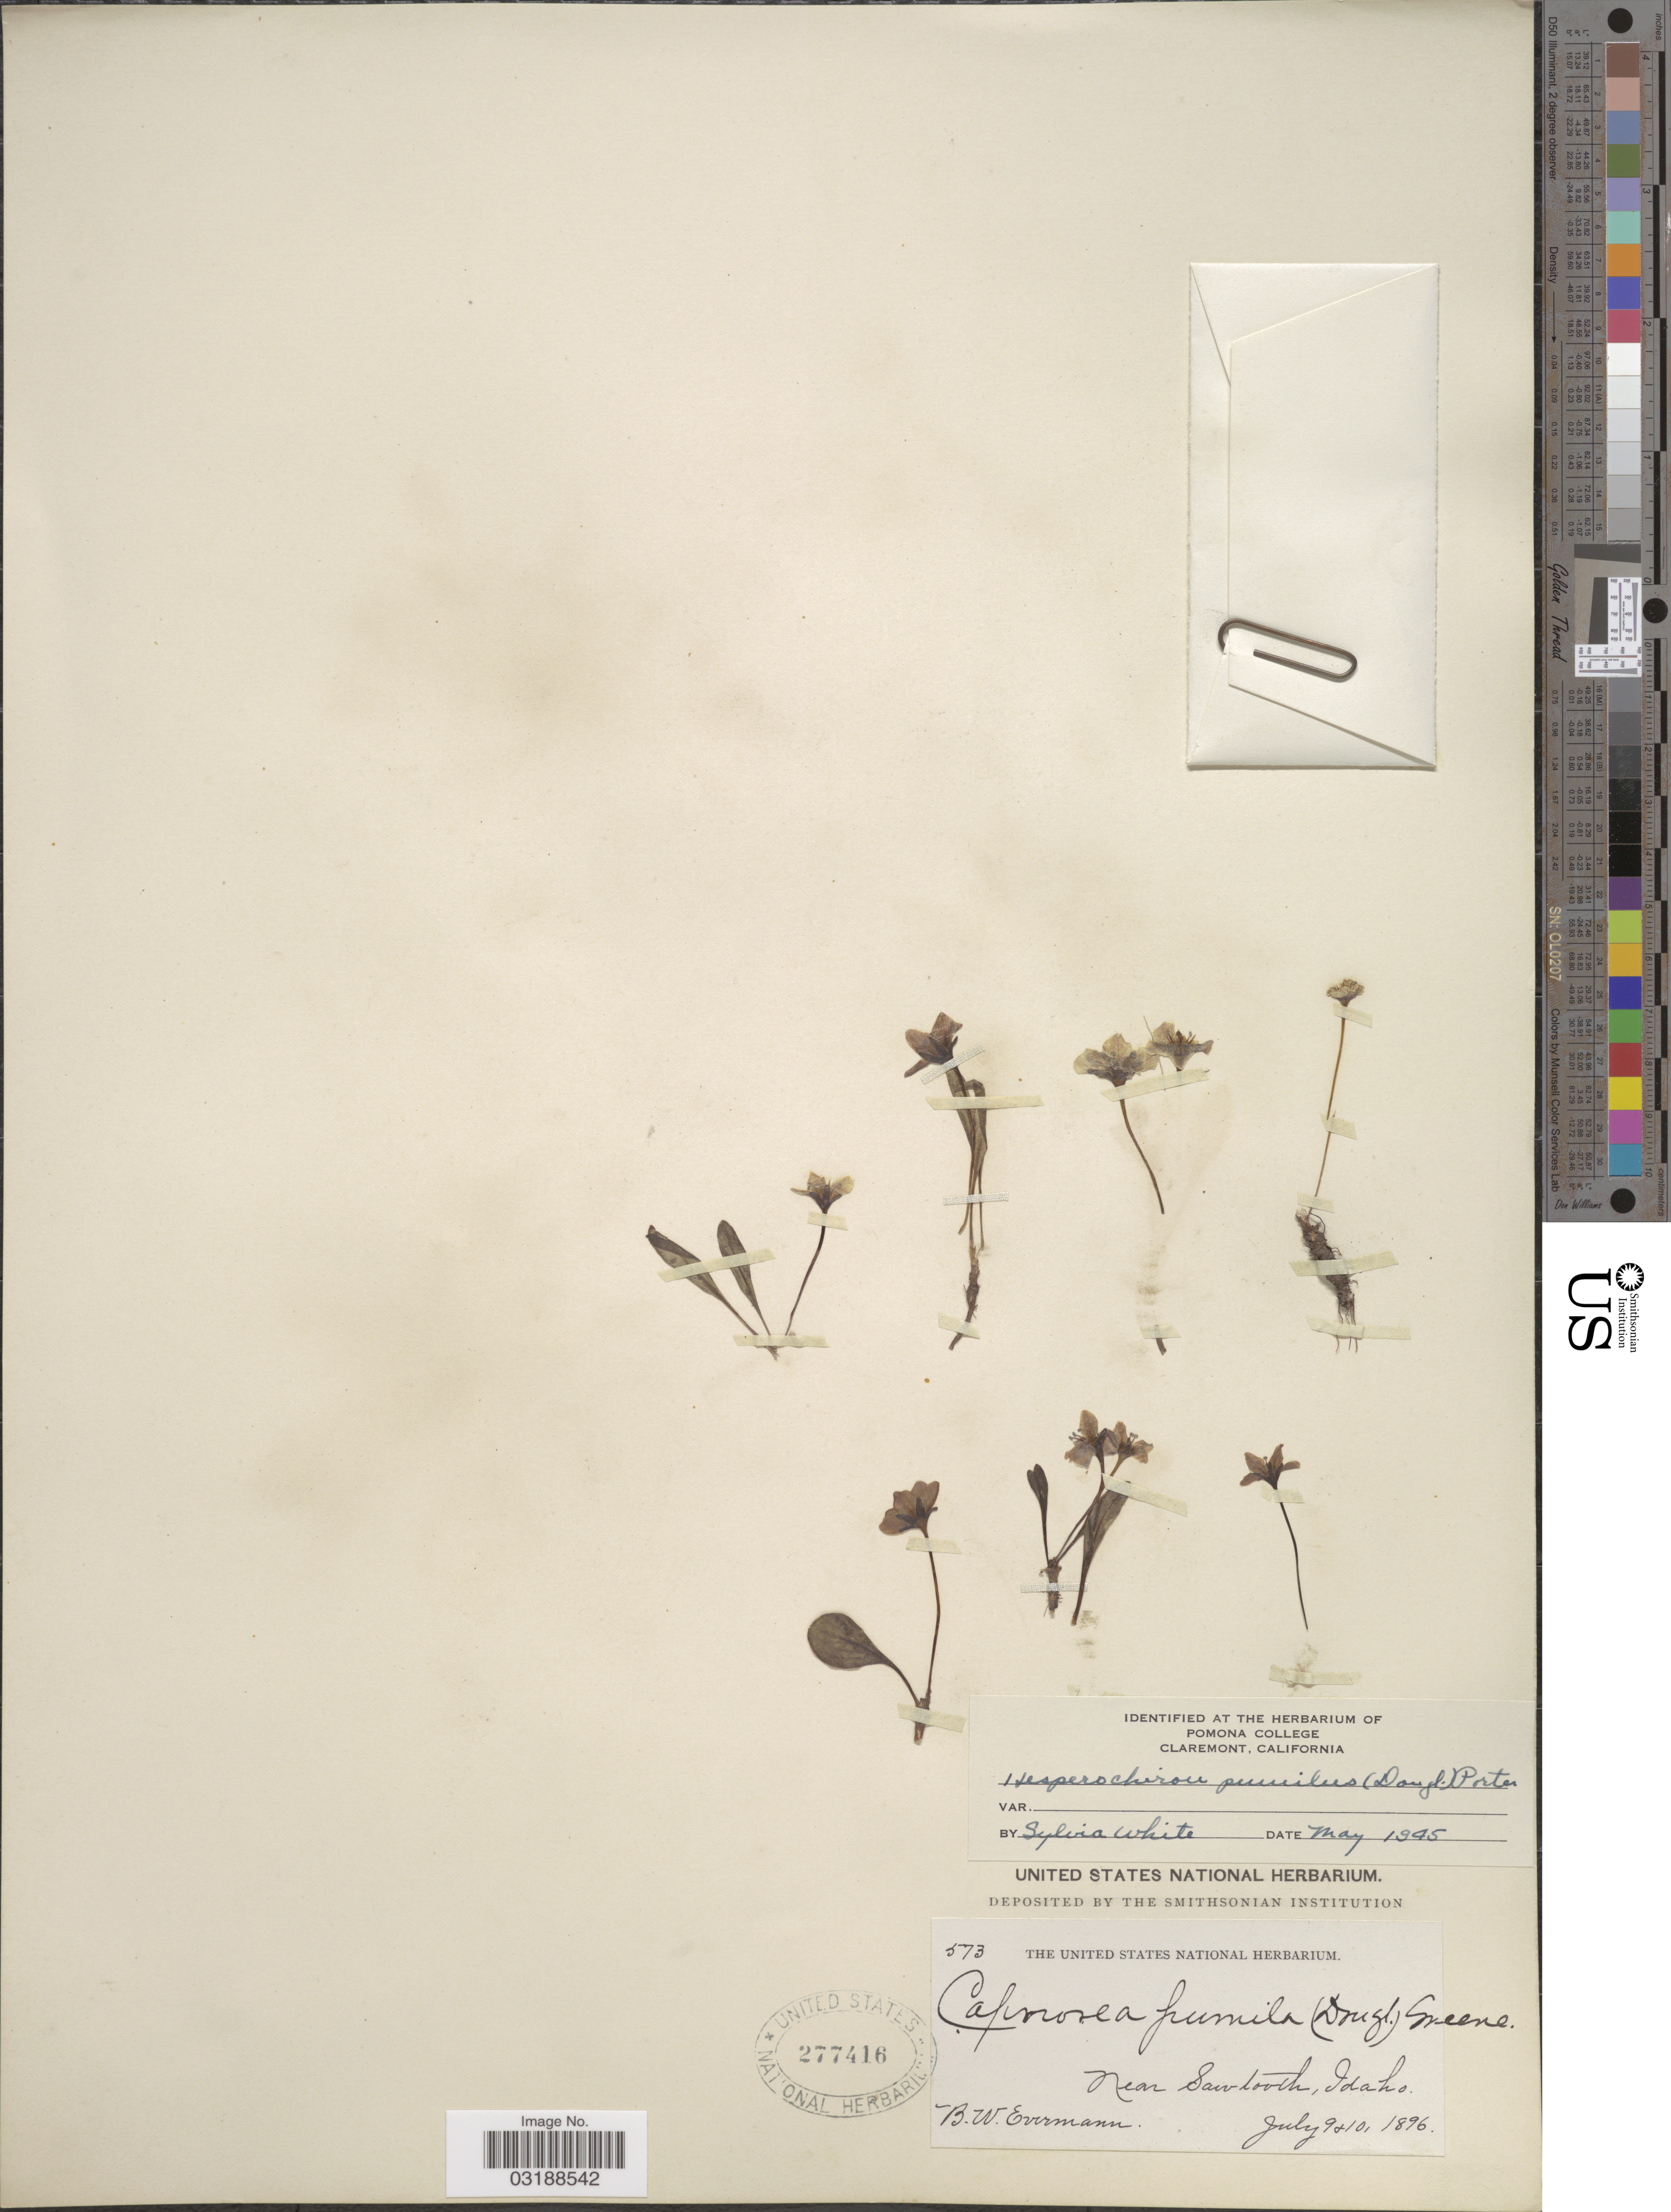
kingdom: Plantae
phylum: Tracheophyta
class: Magnoliopsida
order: Boraginales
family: Hydrophyllaceae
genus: Hesperochiron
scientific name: Hesperochiron pumilus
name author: (Griseb.) Porter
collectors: B. W. Evermann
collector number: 573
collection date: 1896-07-09/1896-07-10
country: United States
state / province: Idaho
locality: Near Sawtooth.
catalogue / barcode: US 277416